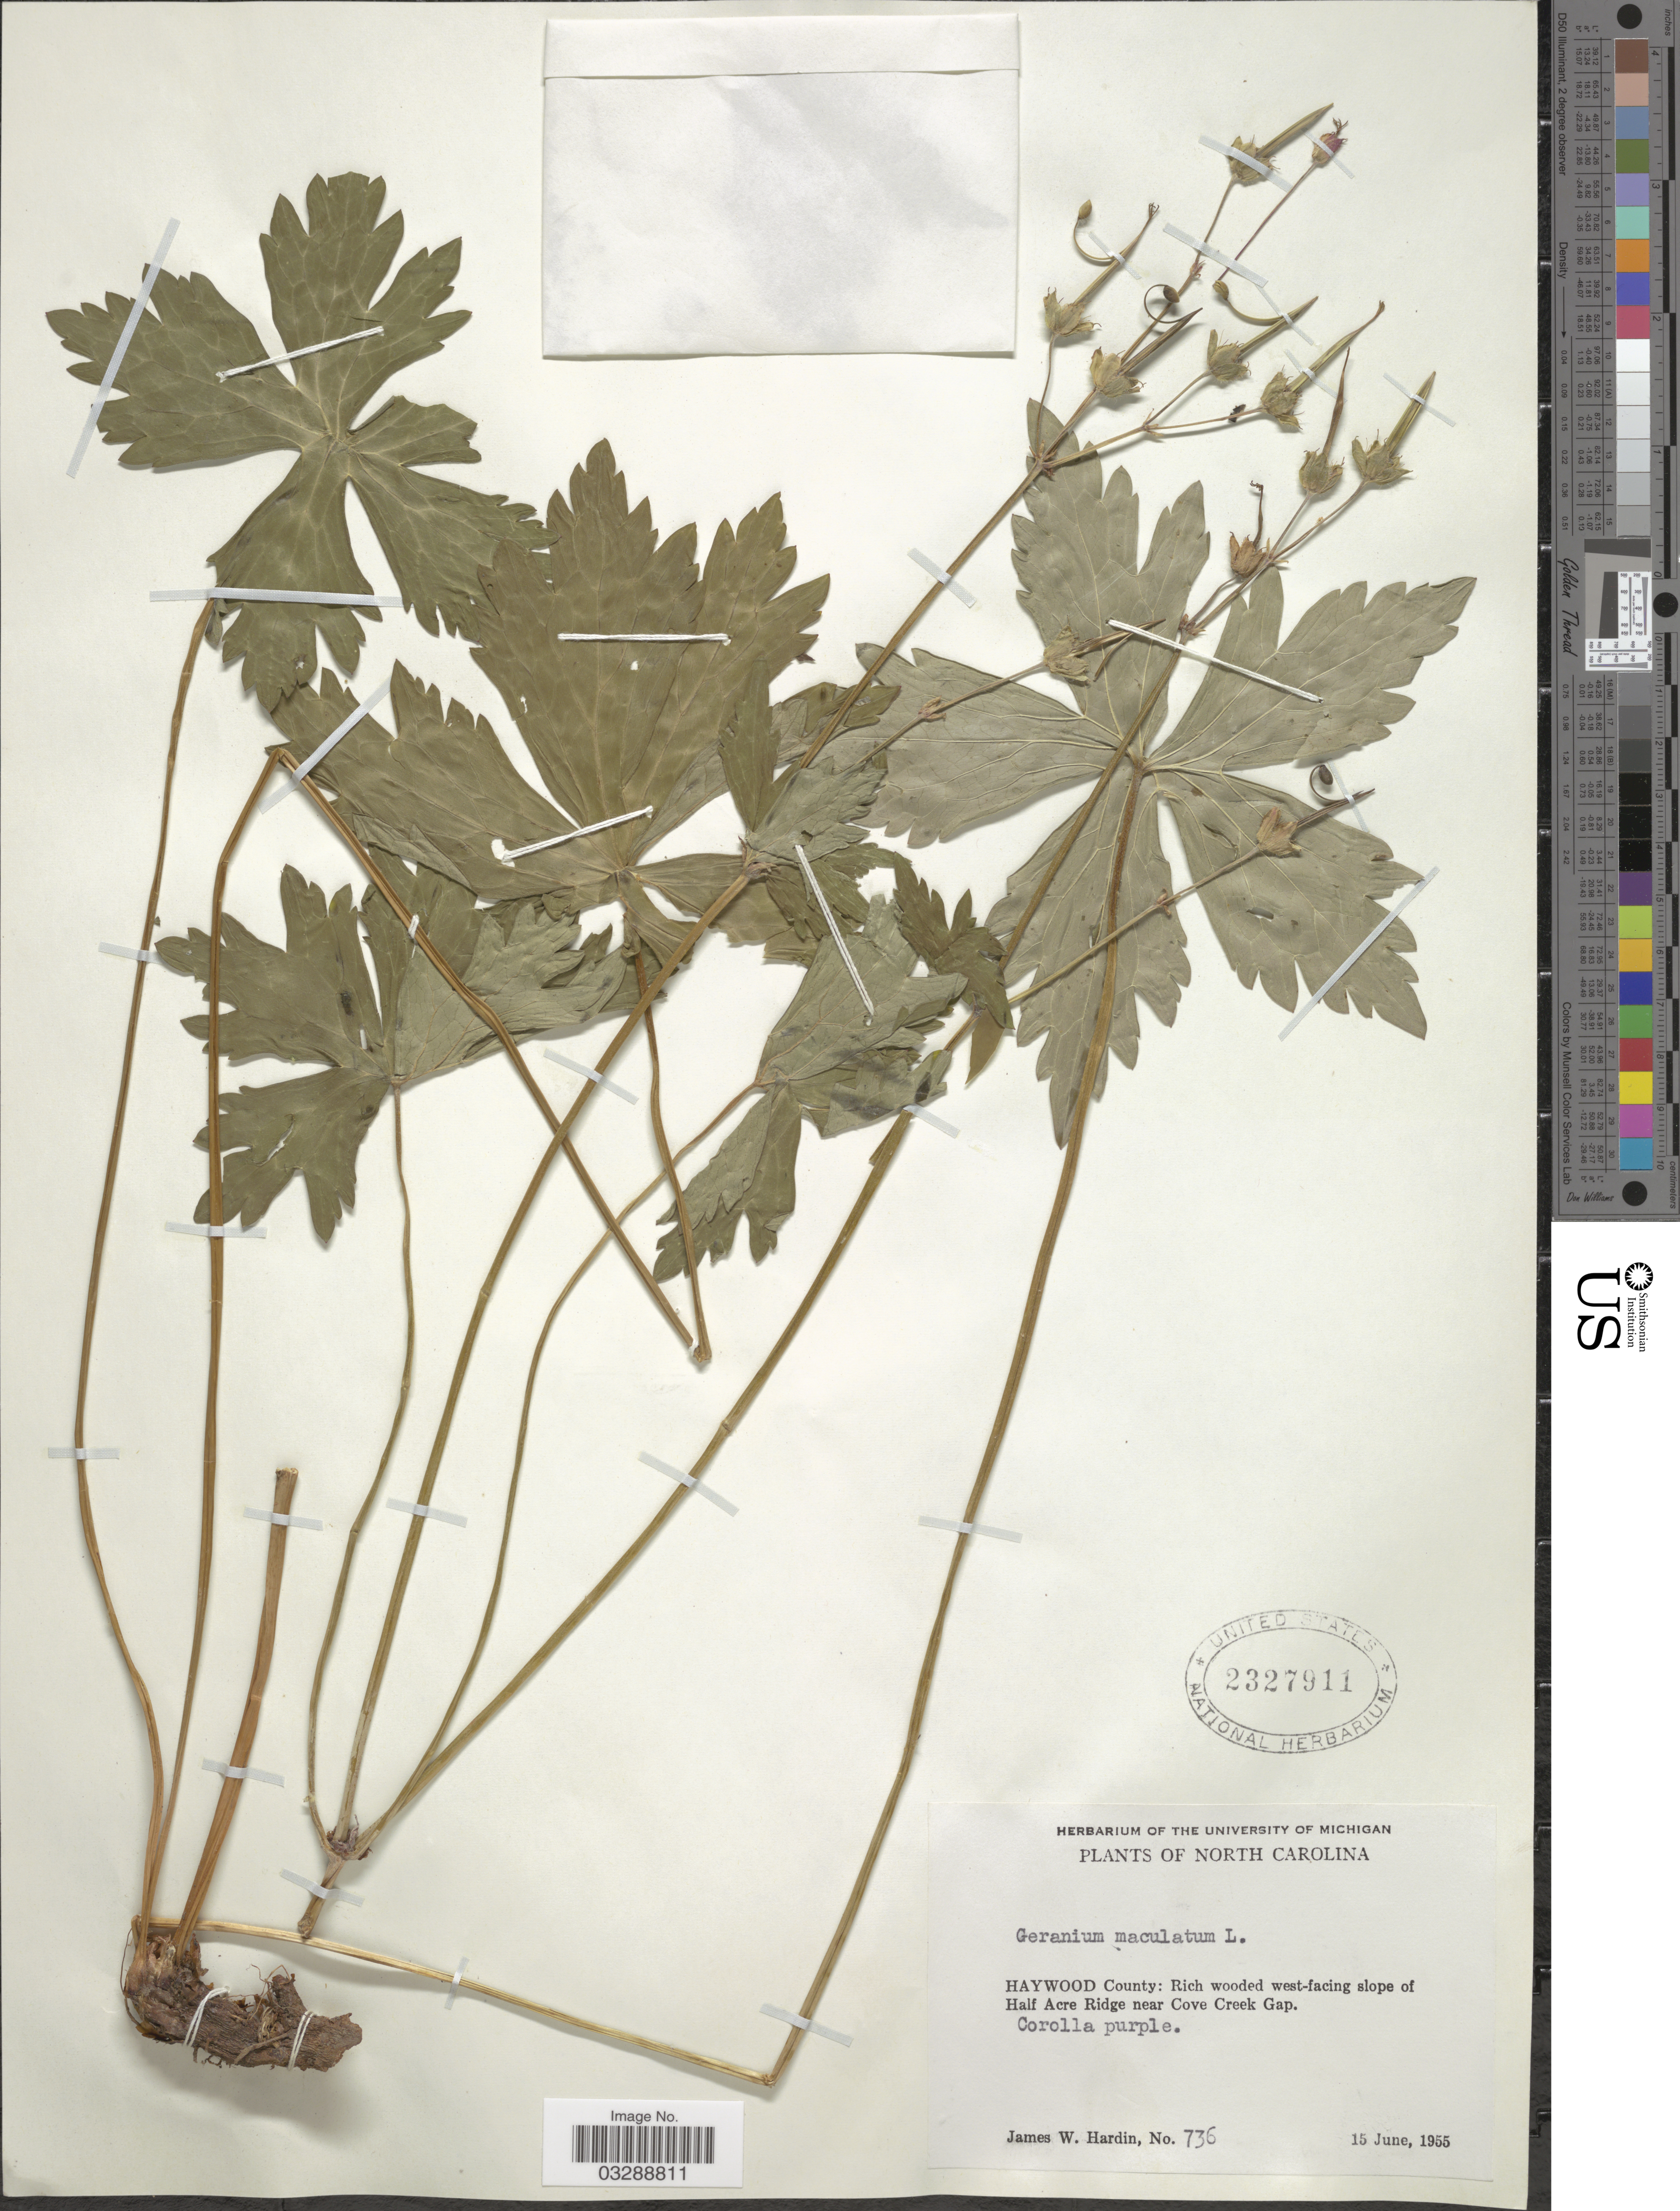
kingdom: Plantae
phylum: Tracheophyta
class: Magnoliopsida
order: Geraniales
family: Geraniaceae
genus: Geranium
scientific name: Geranium maculatum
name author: L.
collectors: J. W. Hardin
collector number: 736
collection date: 1955-06-15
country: United States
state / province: North Carolina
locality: Haywood County: Rich wooded west-facing slope of Half Acre Ridge near Cove Creek Gap.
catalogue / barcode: US 2327911